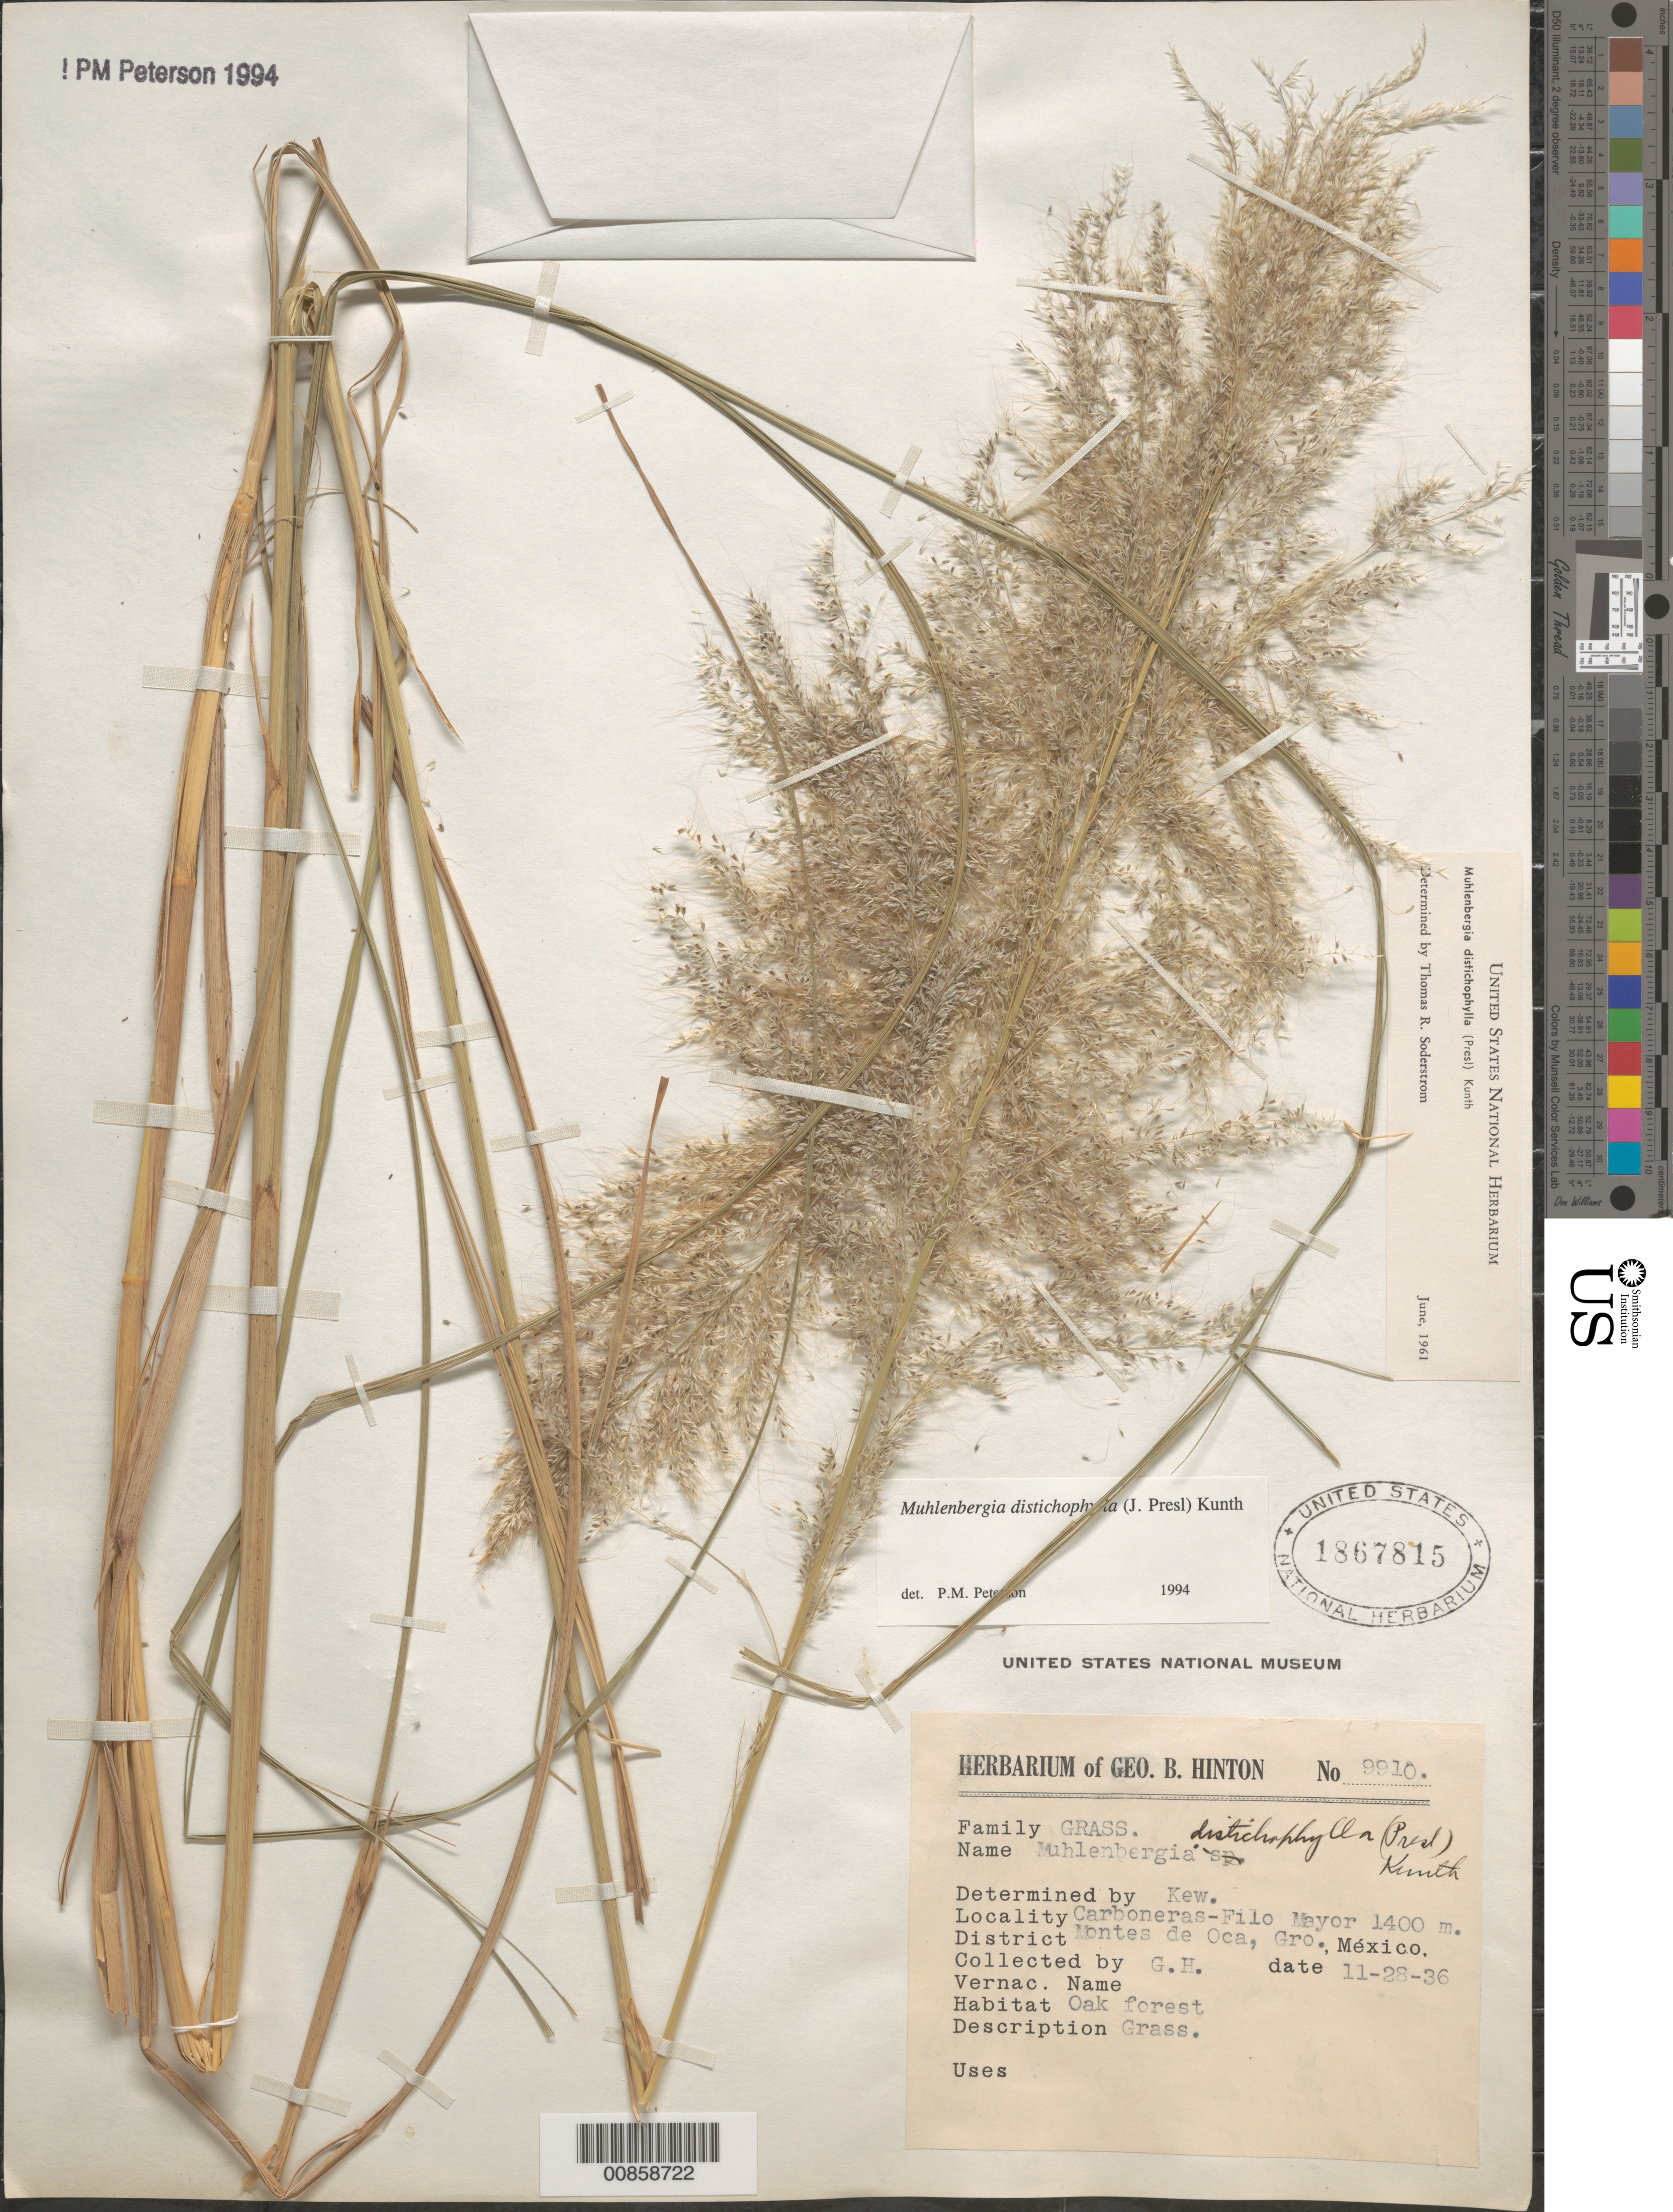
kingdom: Plantae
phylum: Tracheophyta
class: Liliopsida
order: Poales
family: Poaceae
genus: Muhlenbergia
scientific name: Muhlenbergia distichophylla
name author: (J. Presl) Kunth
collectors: G. B. Hinton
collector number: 9910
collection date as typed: Transcribed d/m/y: 28/11/36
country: Mexico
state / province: Guerrero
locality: Carboneras-Filo Mayor. District Montes de Oca.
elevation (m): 1400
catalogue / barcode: US 1867815